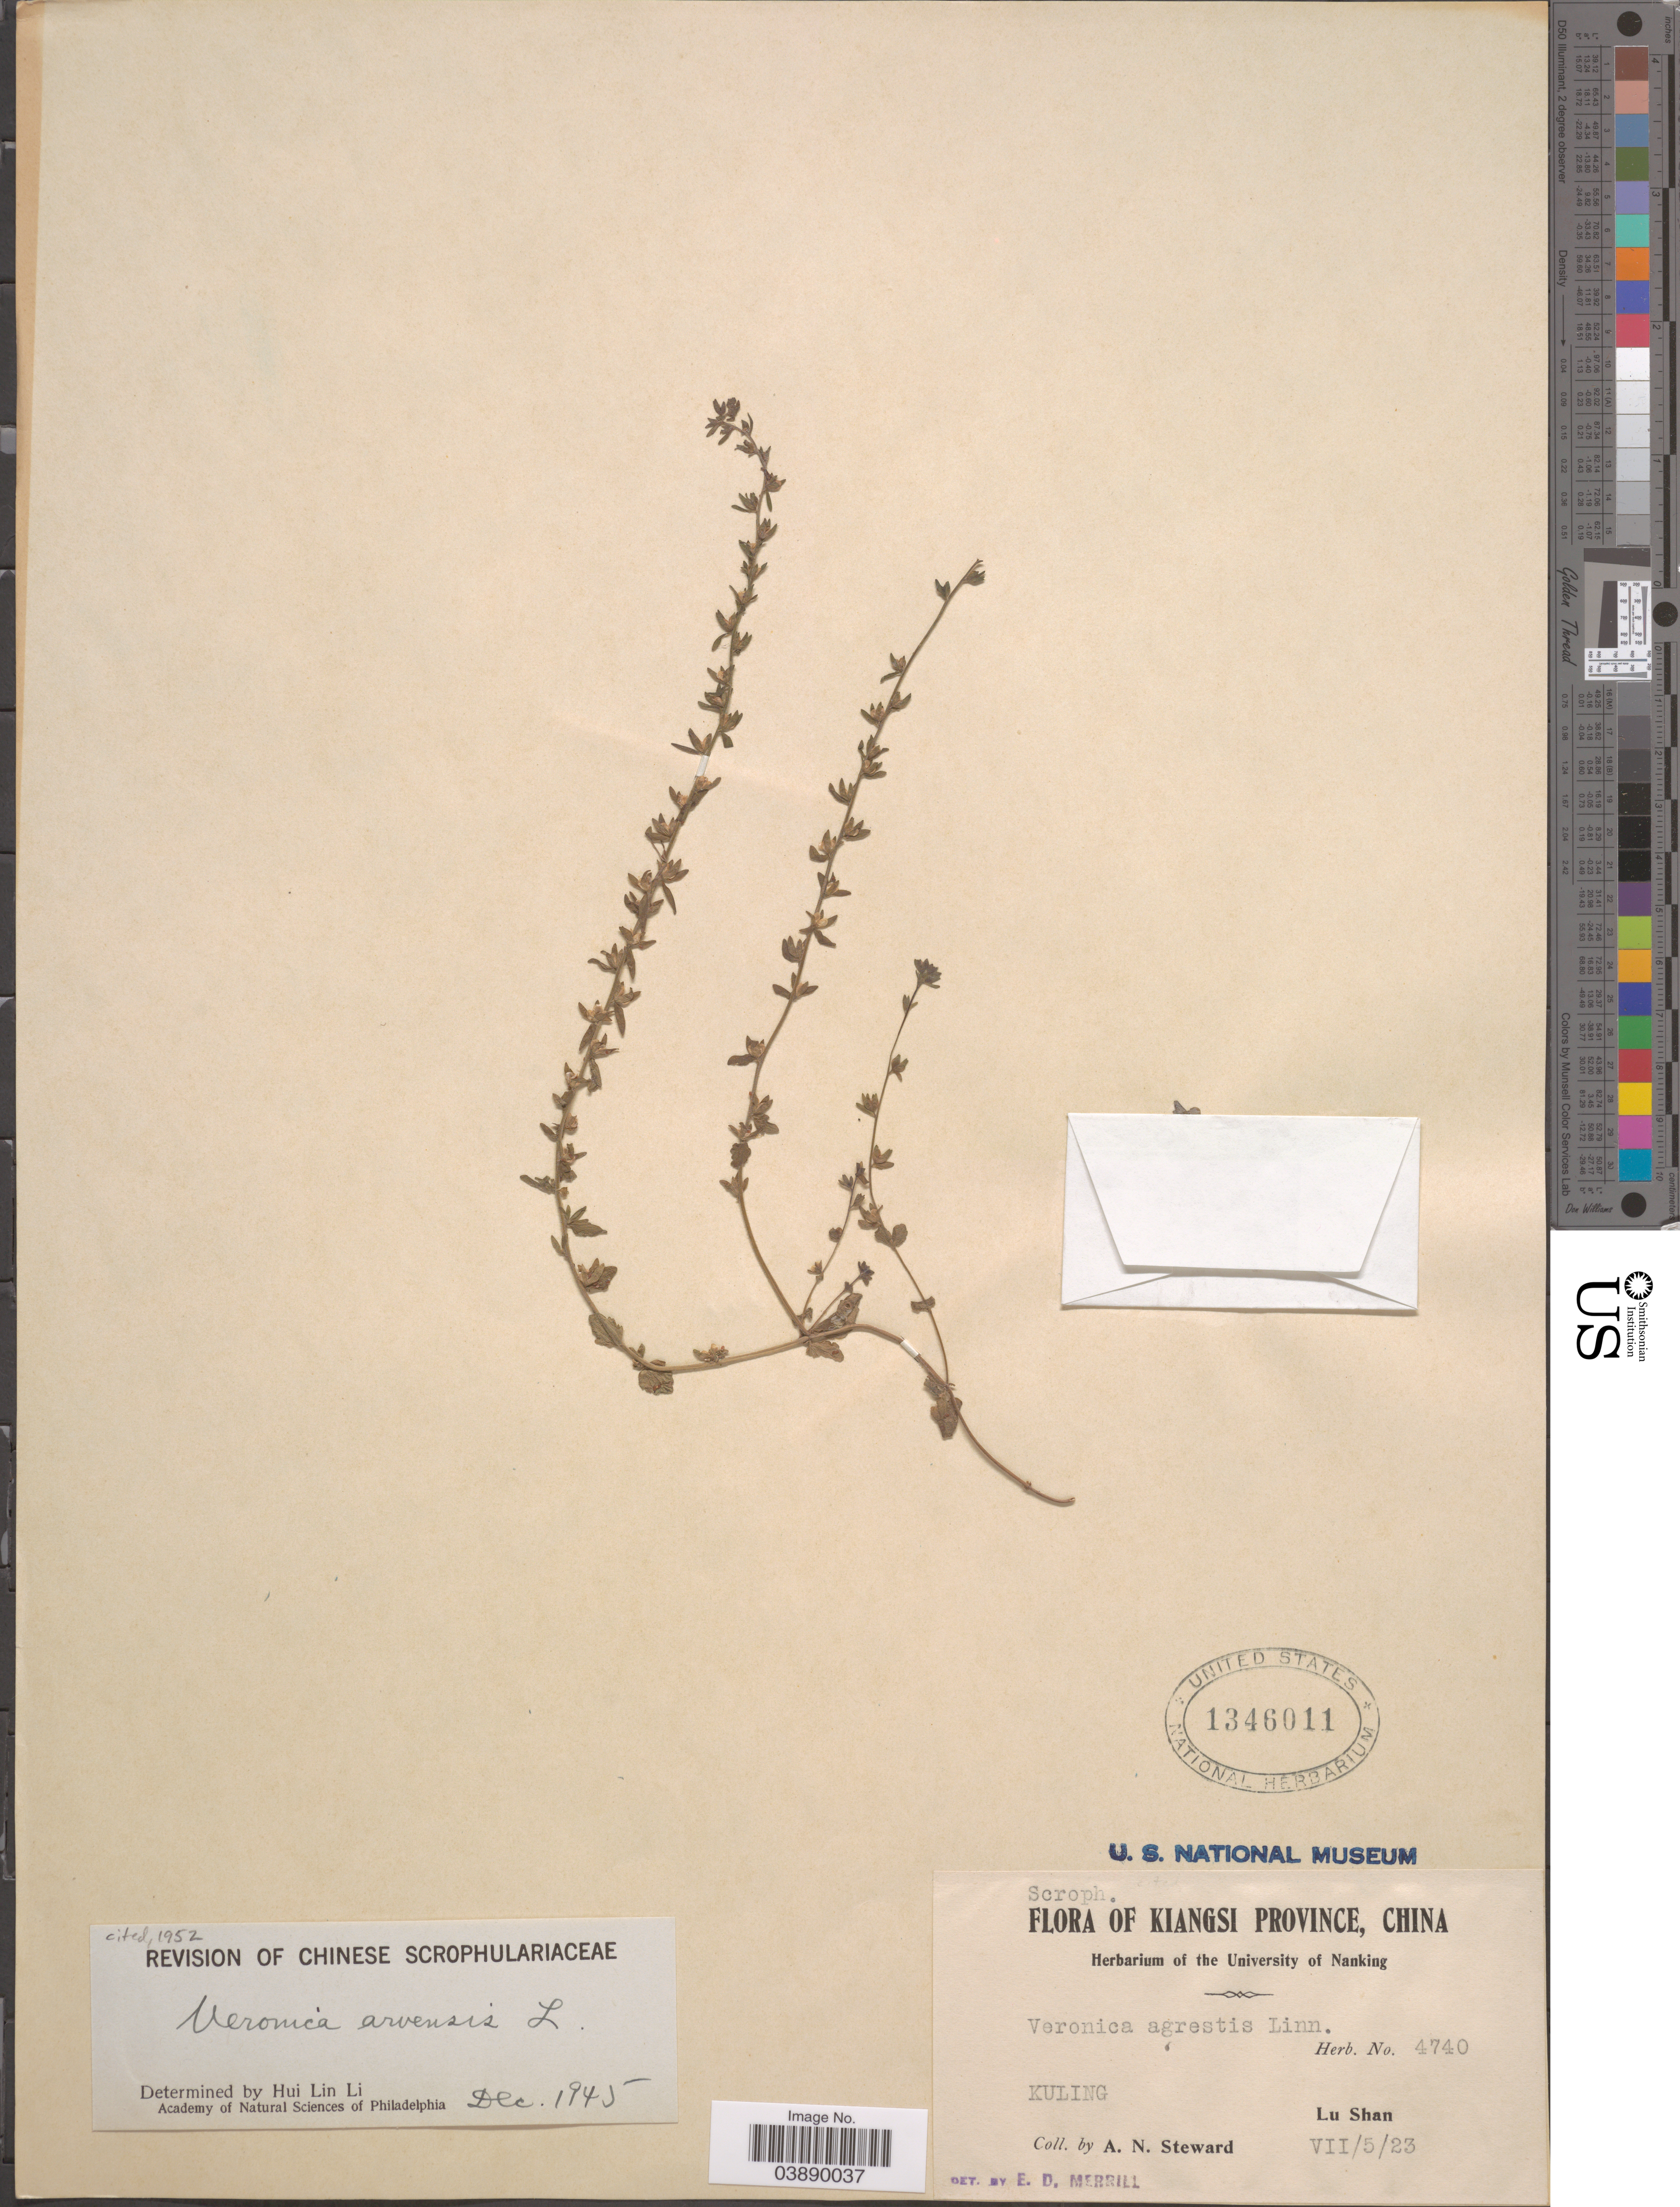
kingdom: Plantae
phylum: Tracheophyta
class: Magnoliopsida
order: Lamiales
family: Plantaginaceae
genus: Veronica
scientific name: Veronica arvensis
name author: L.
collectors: A. N. Steward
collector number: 4740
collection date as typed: Transcribed d/m/y: 5/7/23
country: China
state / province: Jiangxi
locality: Kiangsi Province. Kuling, Lu Shan.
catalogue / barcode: US 1346011